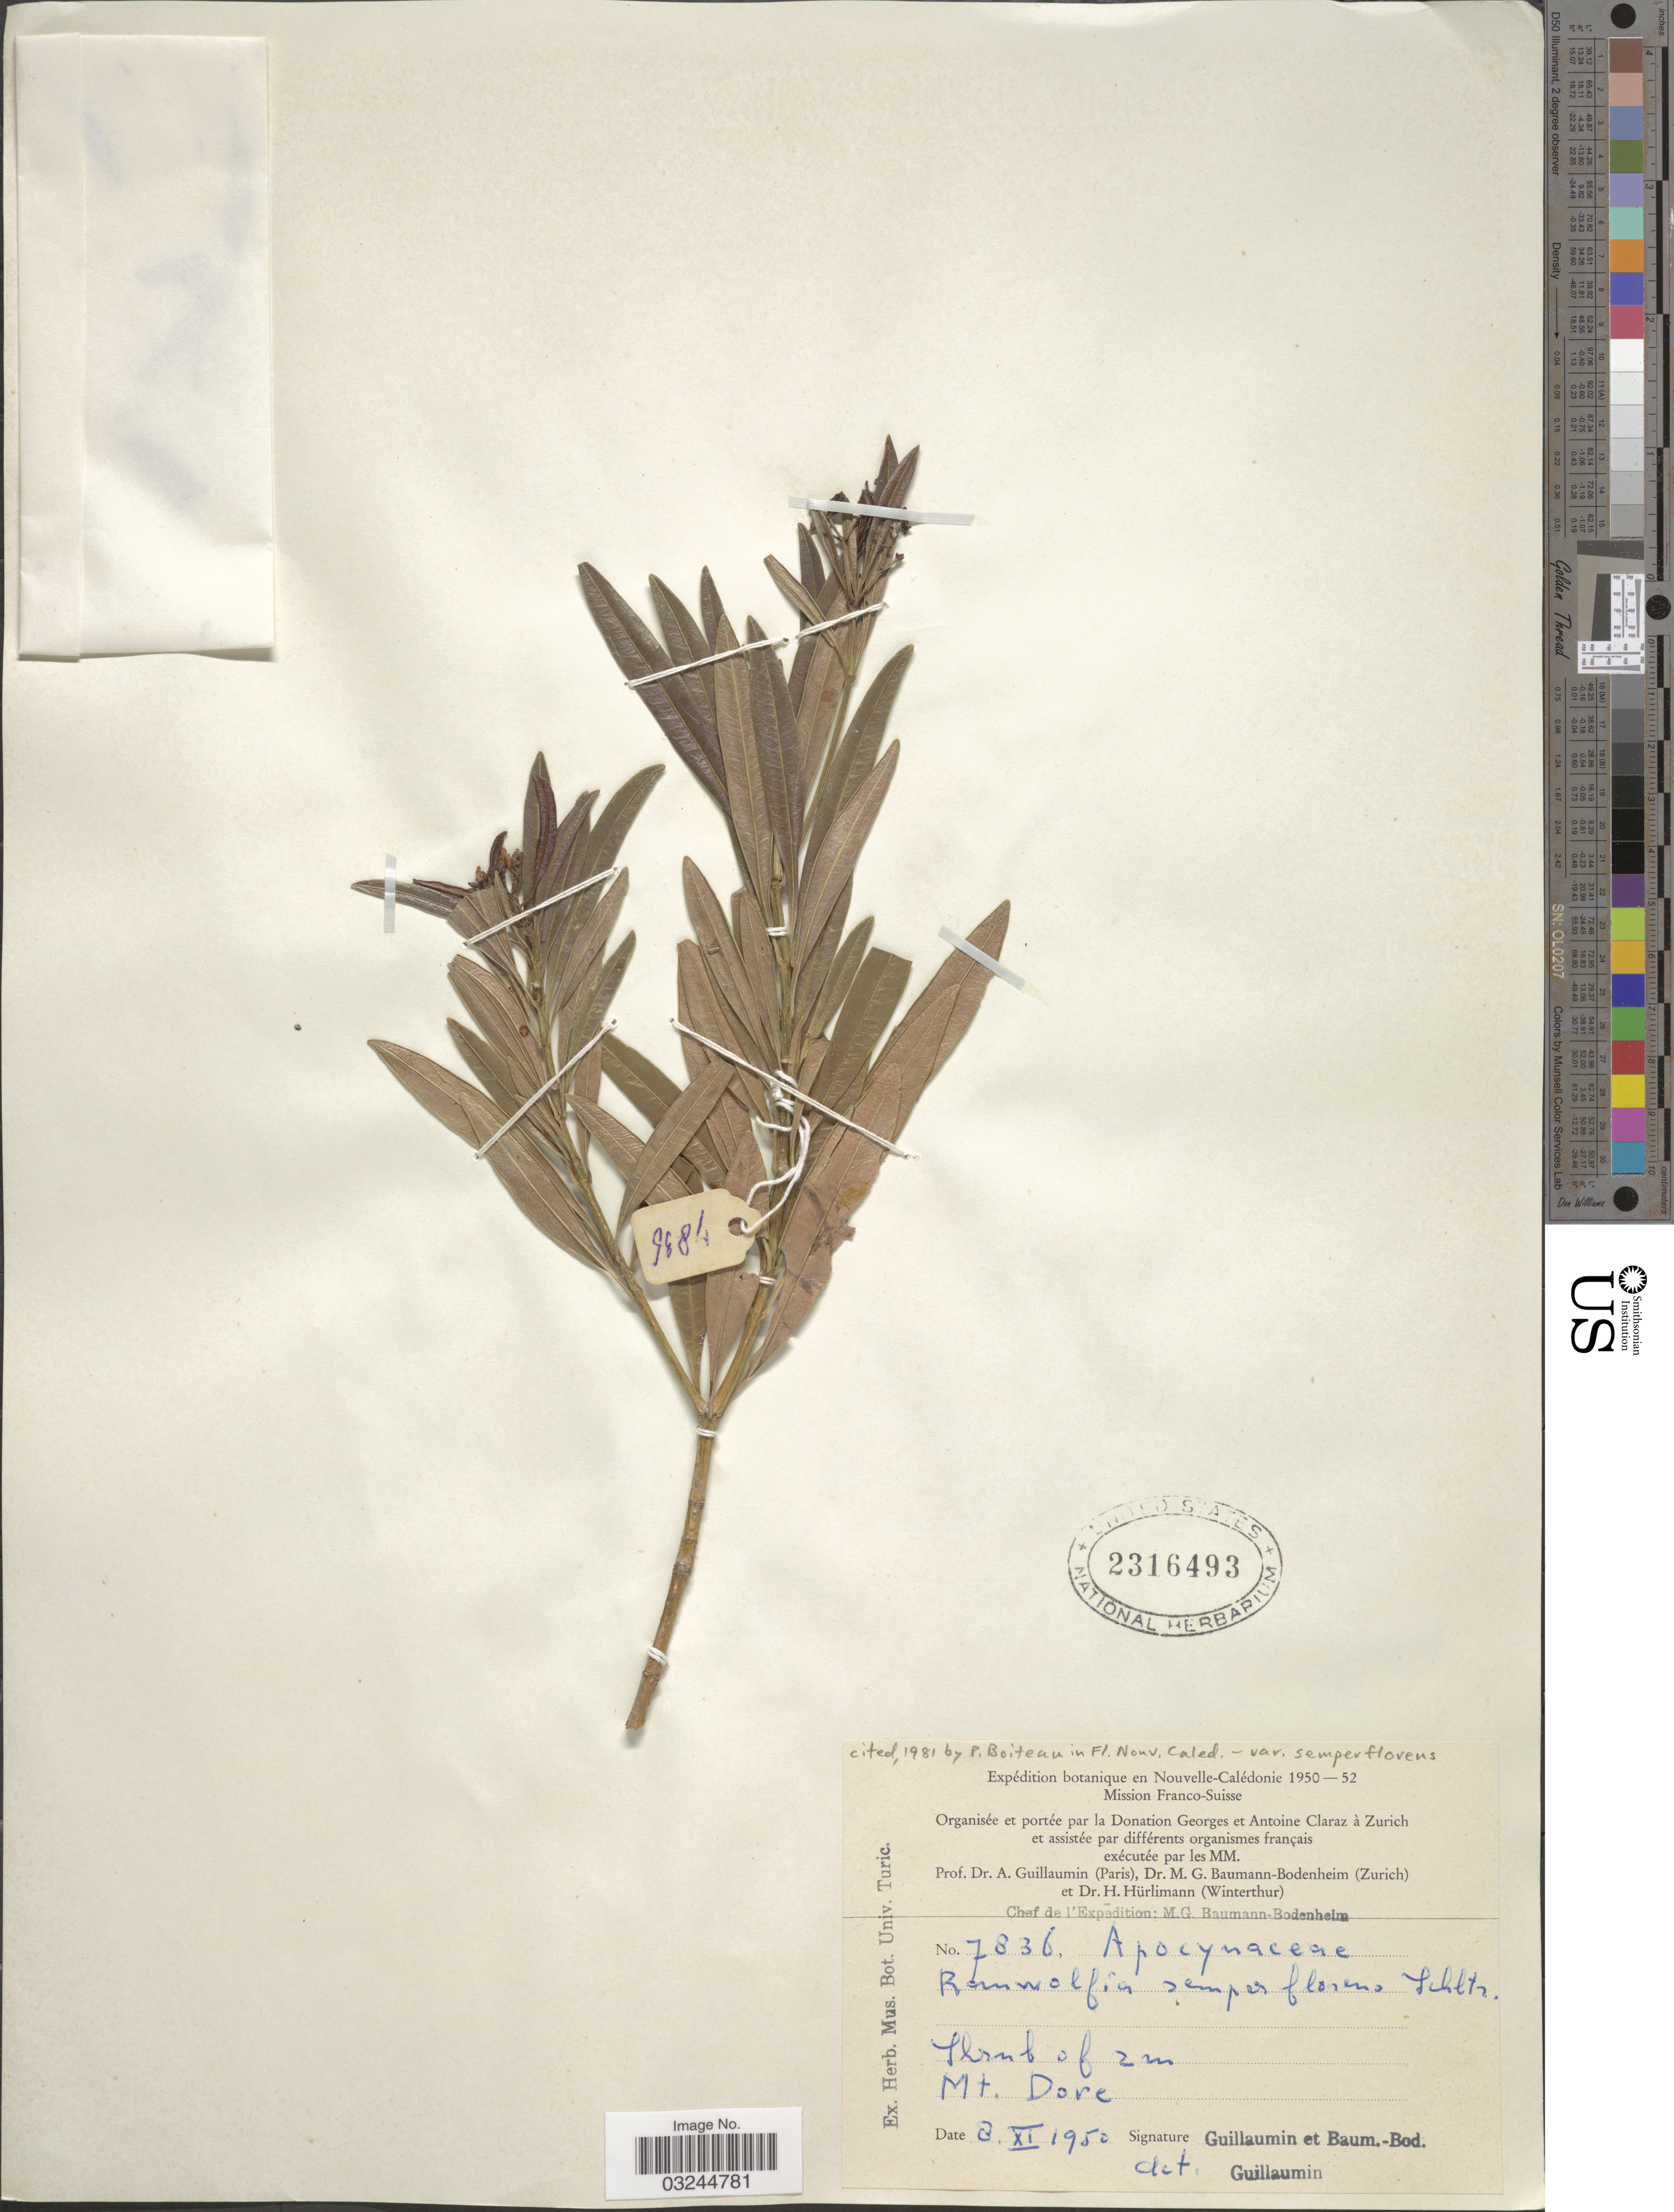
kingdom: Plantae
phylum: Tracheophyta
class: Magnoliopsida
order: Gentianales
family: Apocynaceae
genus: Rauvolfia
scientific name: Rauvolfia semperflorens var. semperflorens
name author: (Müll. Arg.) Schltr.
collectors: A. Guillaumin & M. G. Baumann-Bodenheim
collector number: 7836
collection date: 1950-11-08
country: New Caledonia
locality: Nouvelle-Calédonie. Mt. Dore.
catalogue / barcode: US 2316493